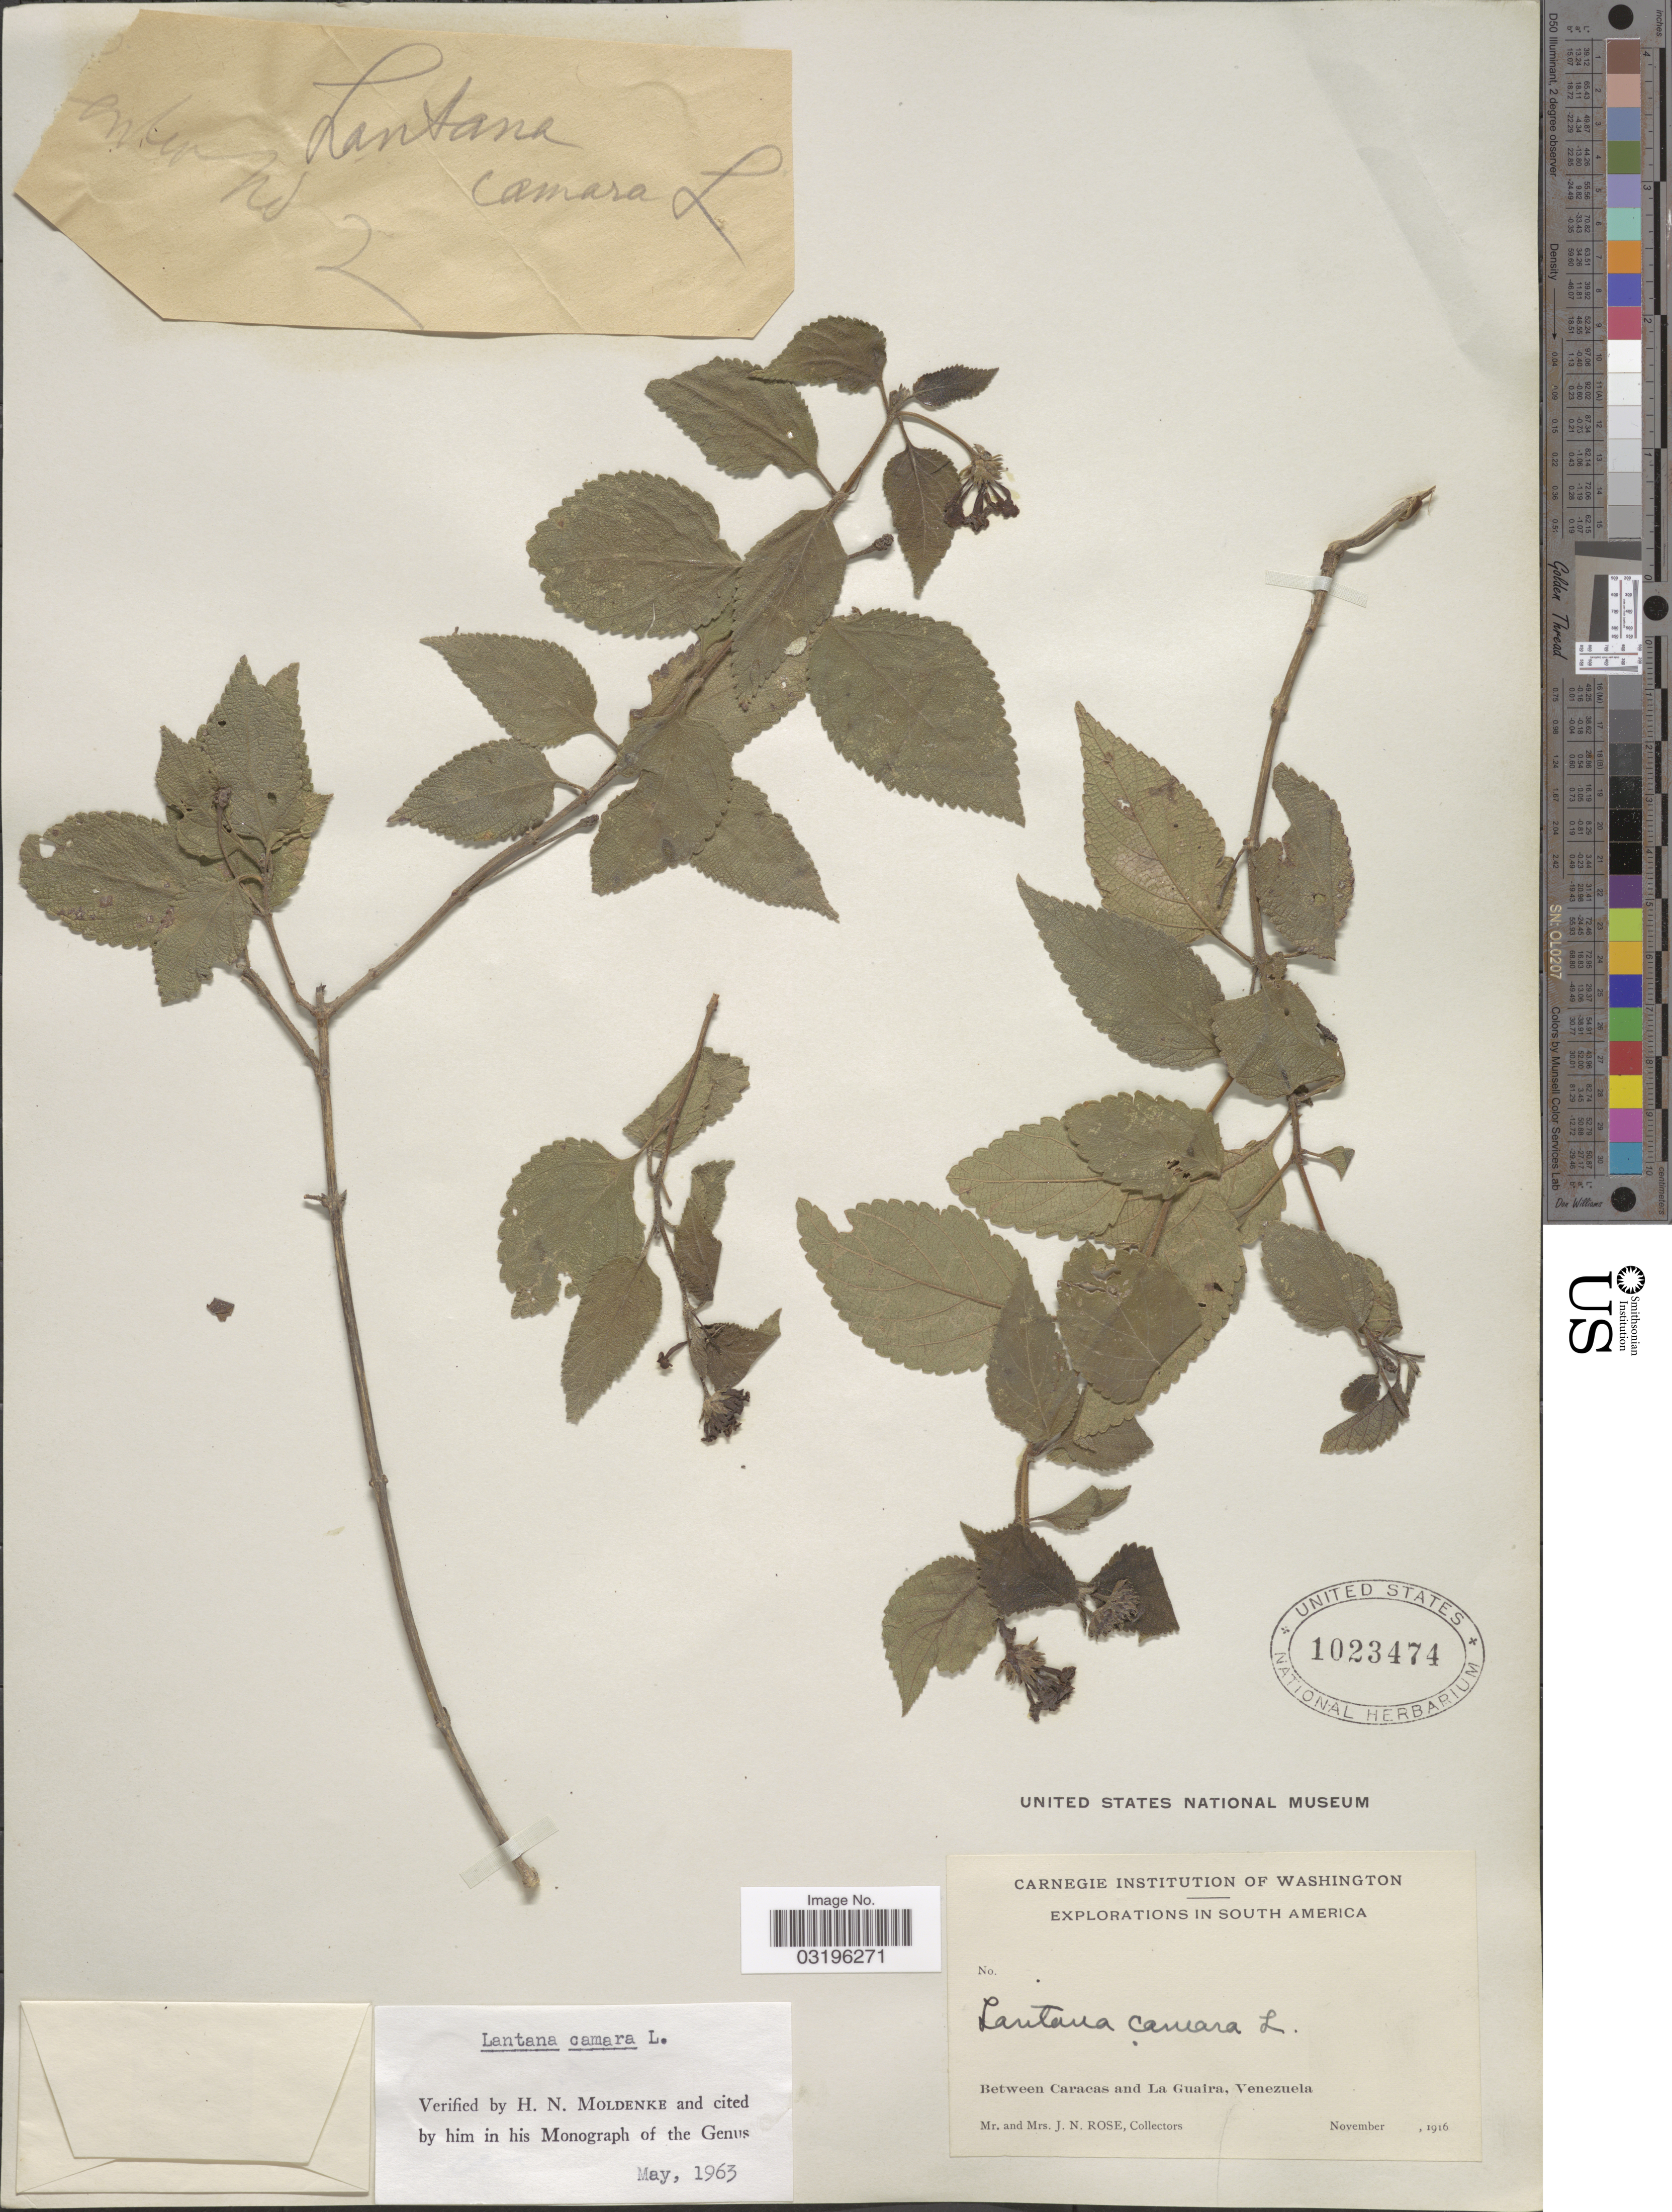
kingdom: Plantae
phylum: Tracheophyta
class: Magnoliopsida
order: Lamiales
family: Verbenaceae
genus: Lantana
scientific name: Lantana camara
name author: L.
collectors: J. N. Rose & L. B. Rose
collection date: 1916-11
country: Venezuela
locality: Between Caracas and La Guaira.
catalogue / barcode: US 1023474